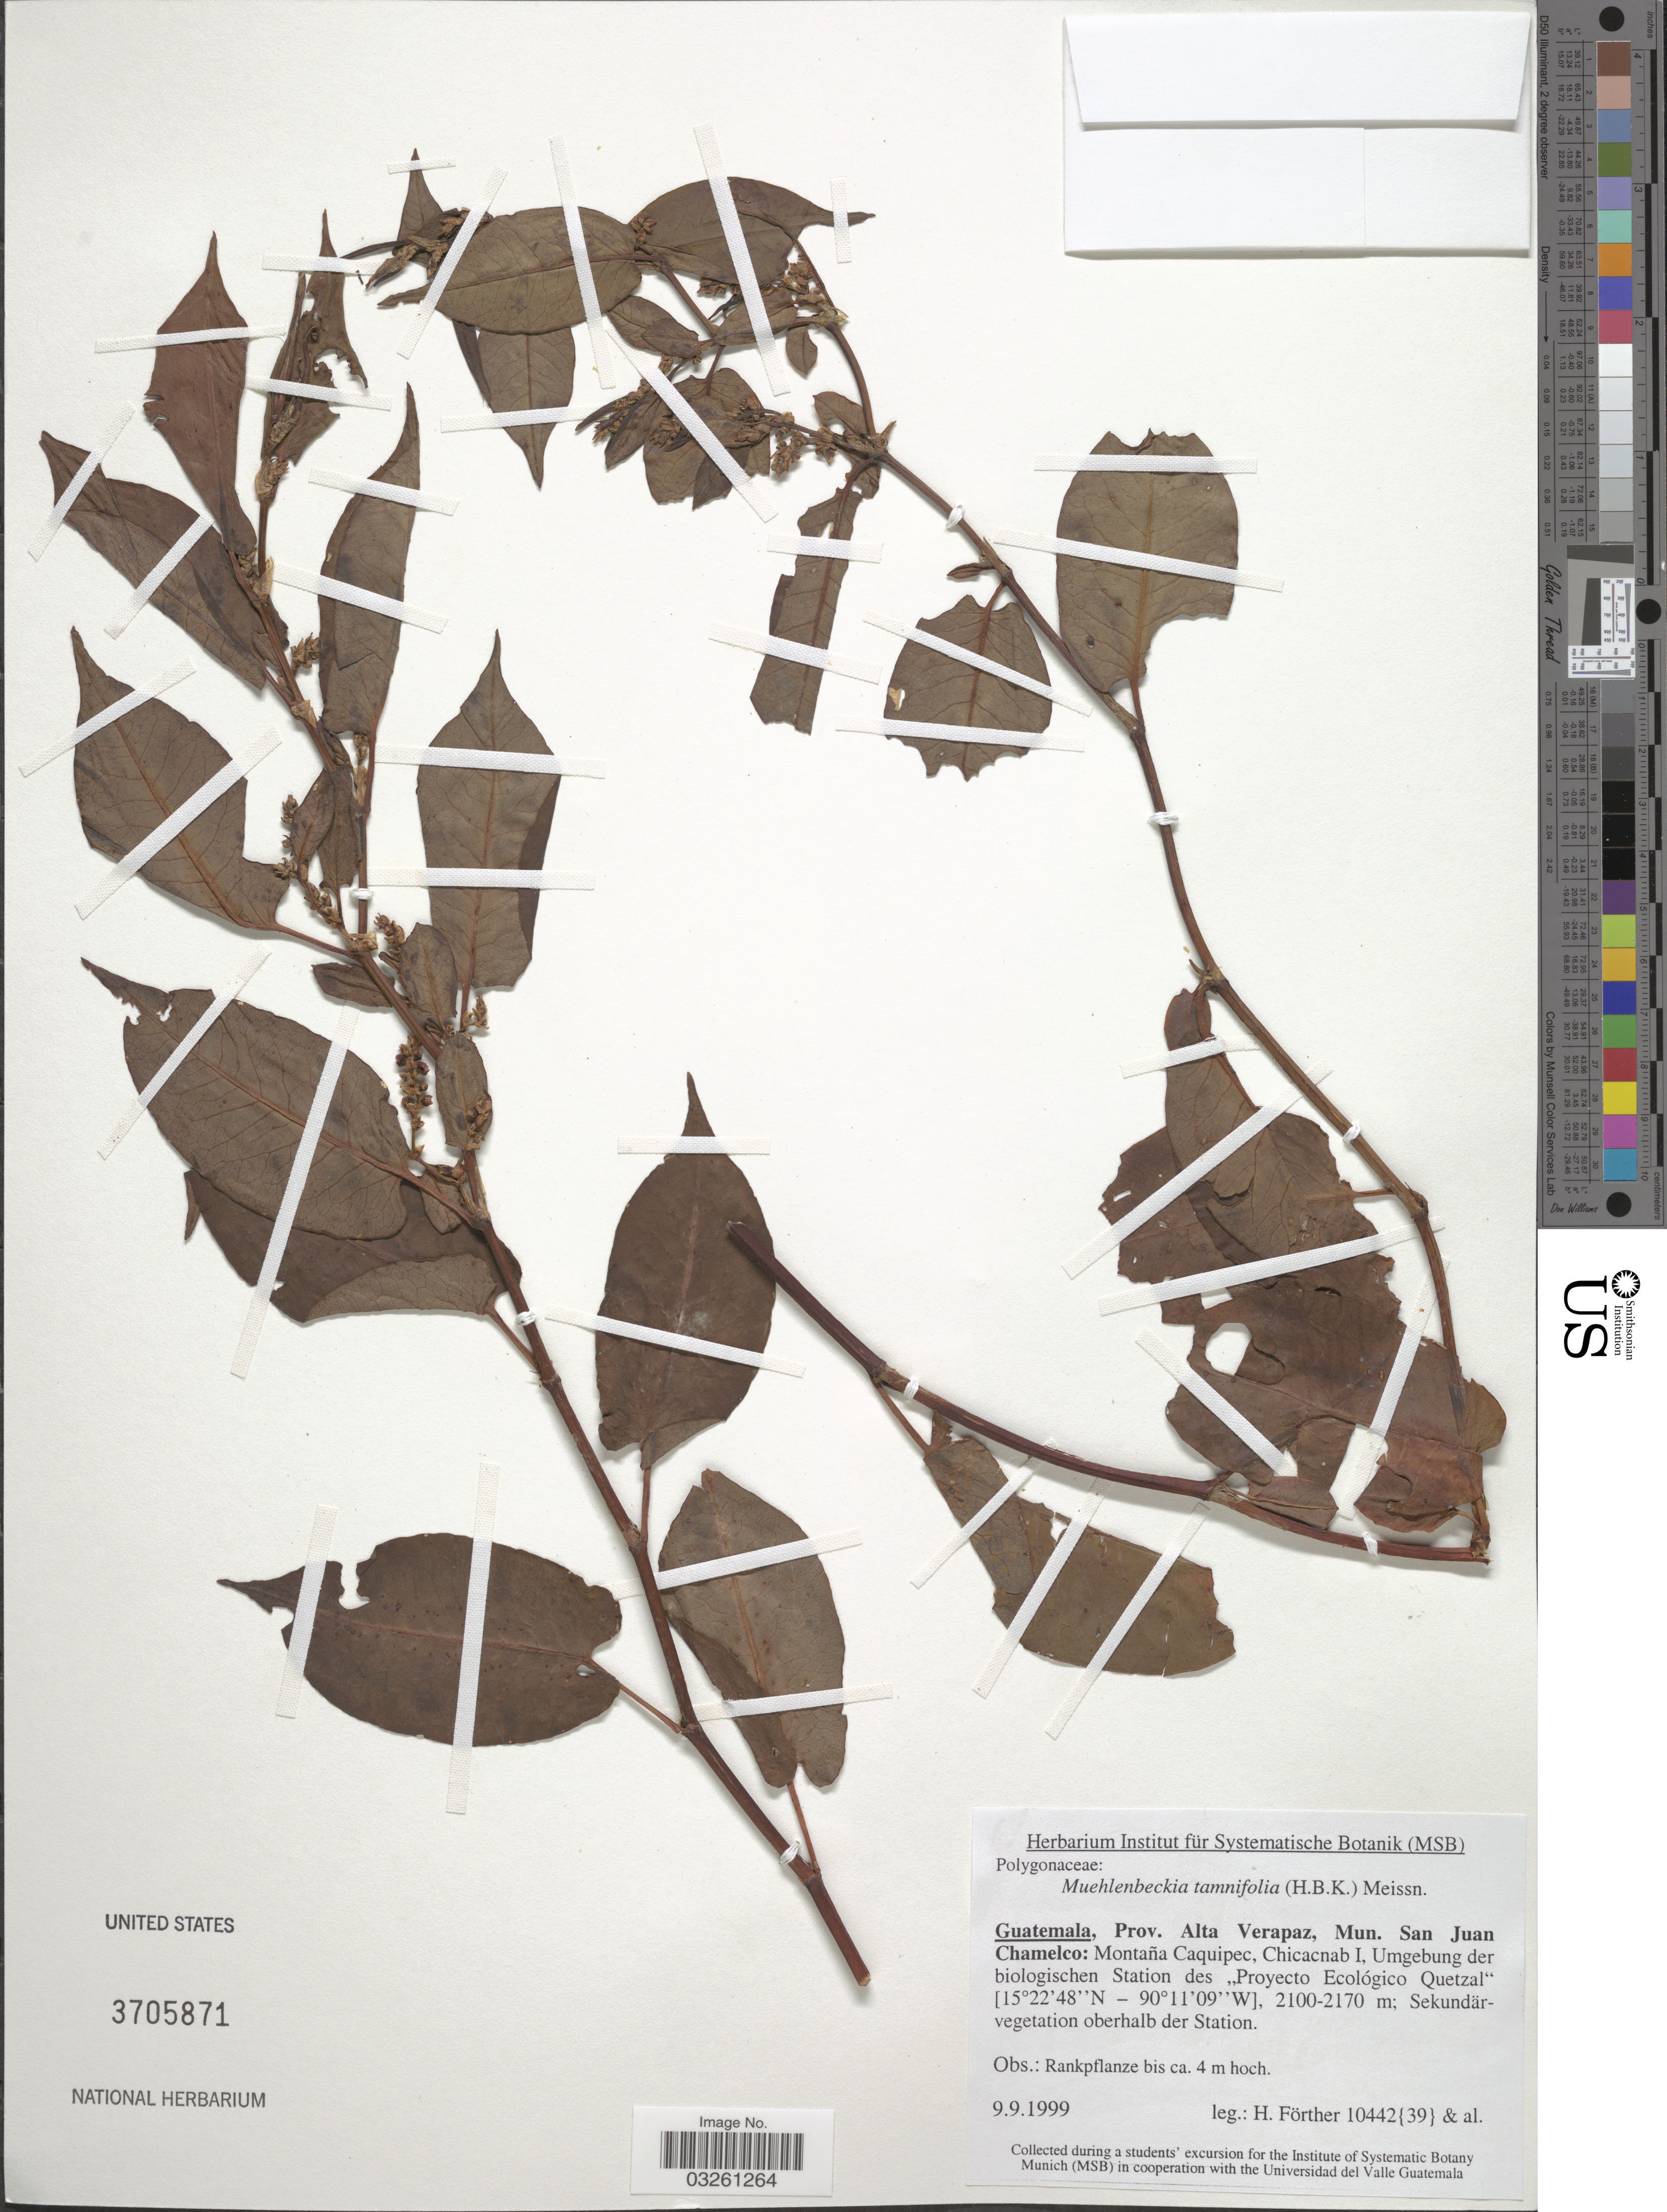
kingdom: Plantae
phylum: Tracheophyta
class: Magnoliopsida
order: Caryophyllales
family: Polygonaceae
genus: Muehlenbeckia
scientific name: Muehlenbeckia tamnifolia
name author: (Kunth) Meisn.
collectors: H. Förther & et al.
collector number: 10442 {39}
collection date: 1999-09-09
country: Guatemala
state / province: Alta Verapaz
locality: Mun. San Juan Chamelco: Montaña Caquipec, Chicacnab I, Umgebung der biologischen Station des ˶Proyecto Ecológico Quetzal ̋.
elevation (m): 2100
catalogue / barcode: US 3705871